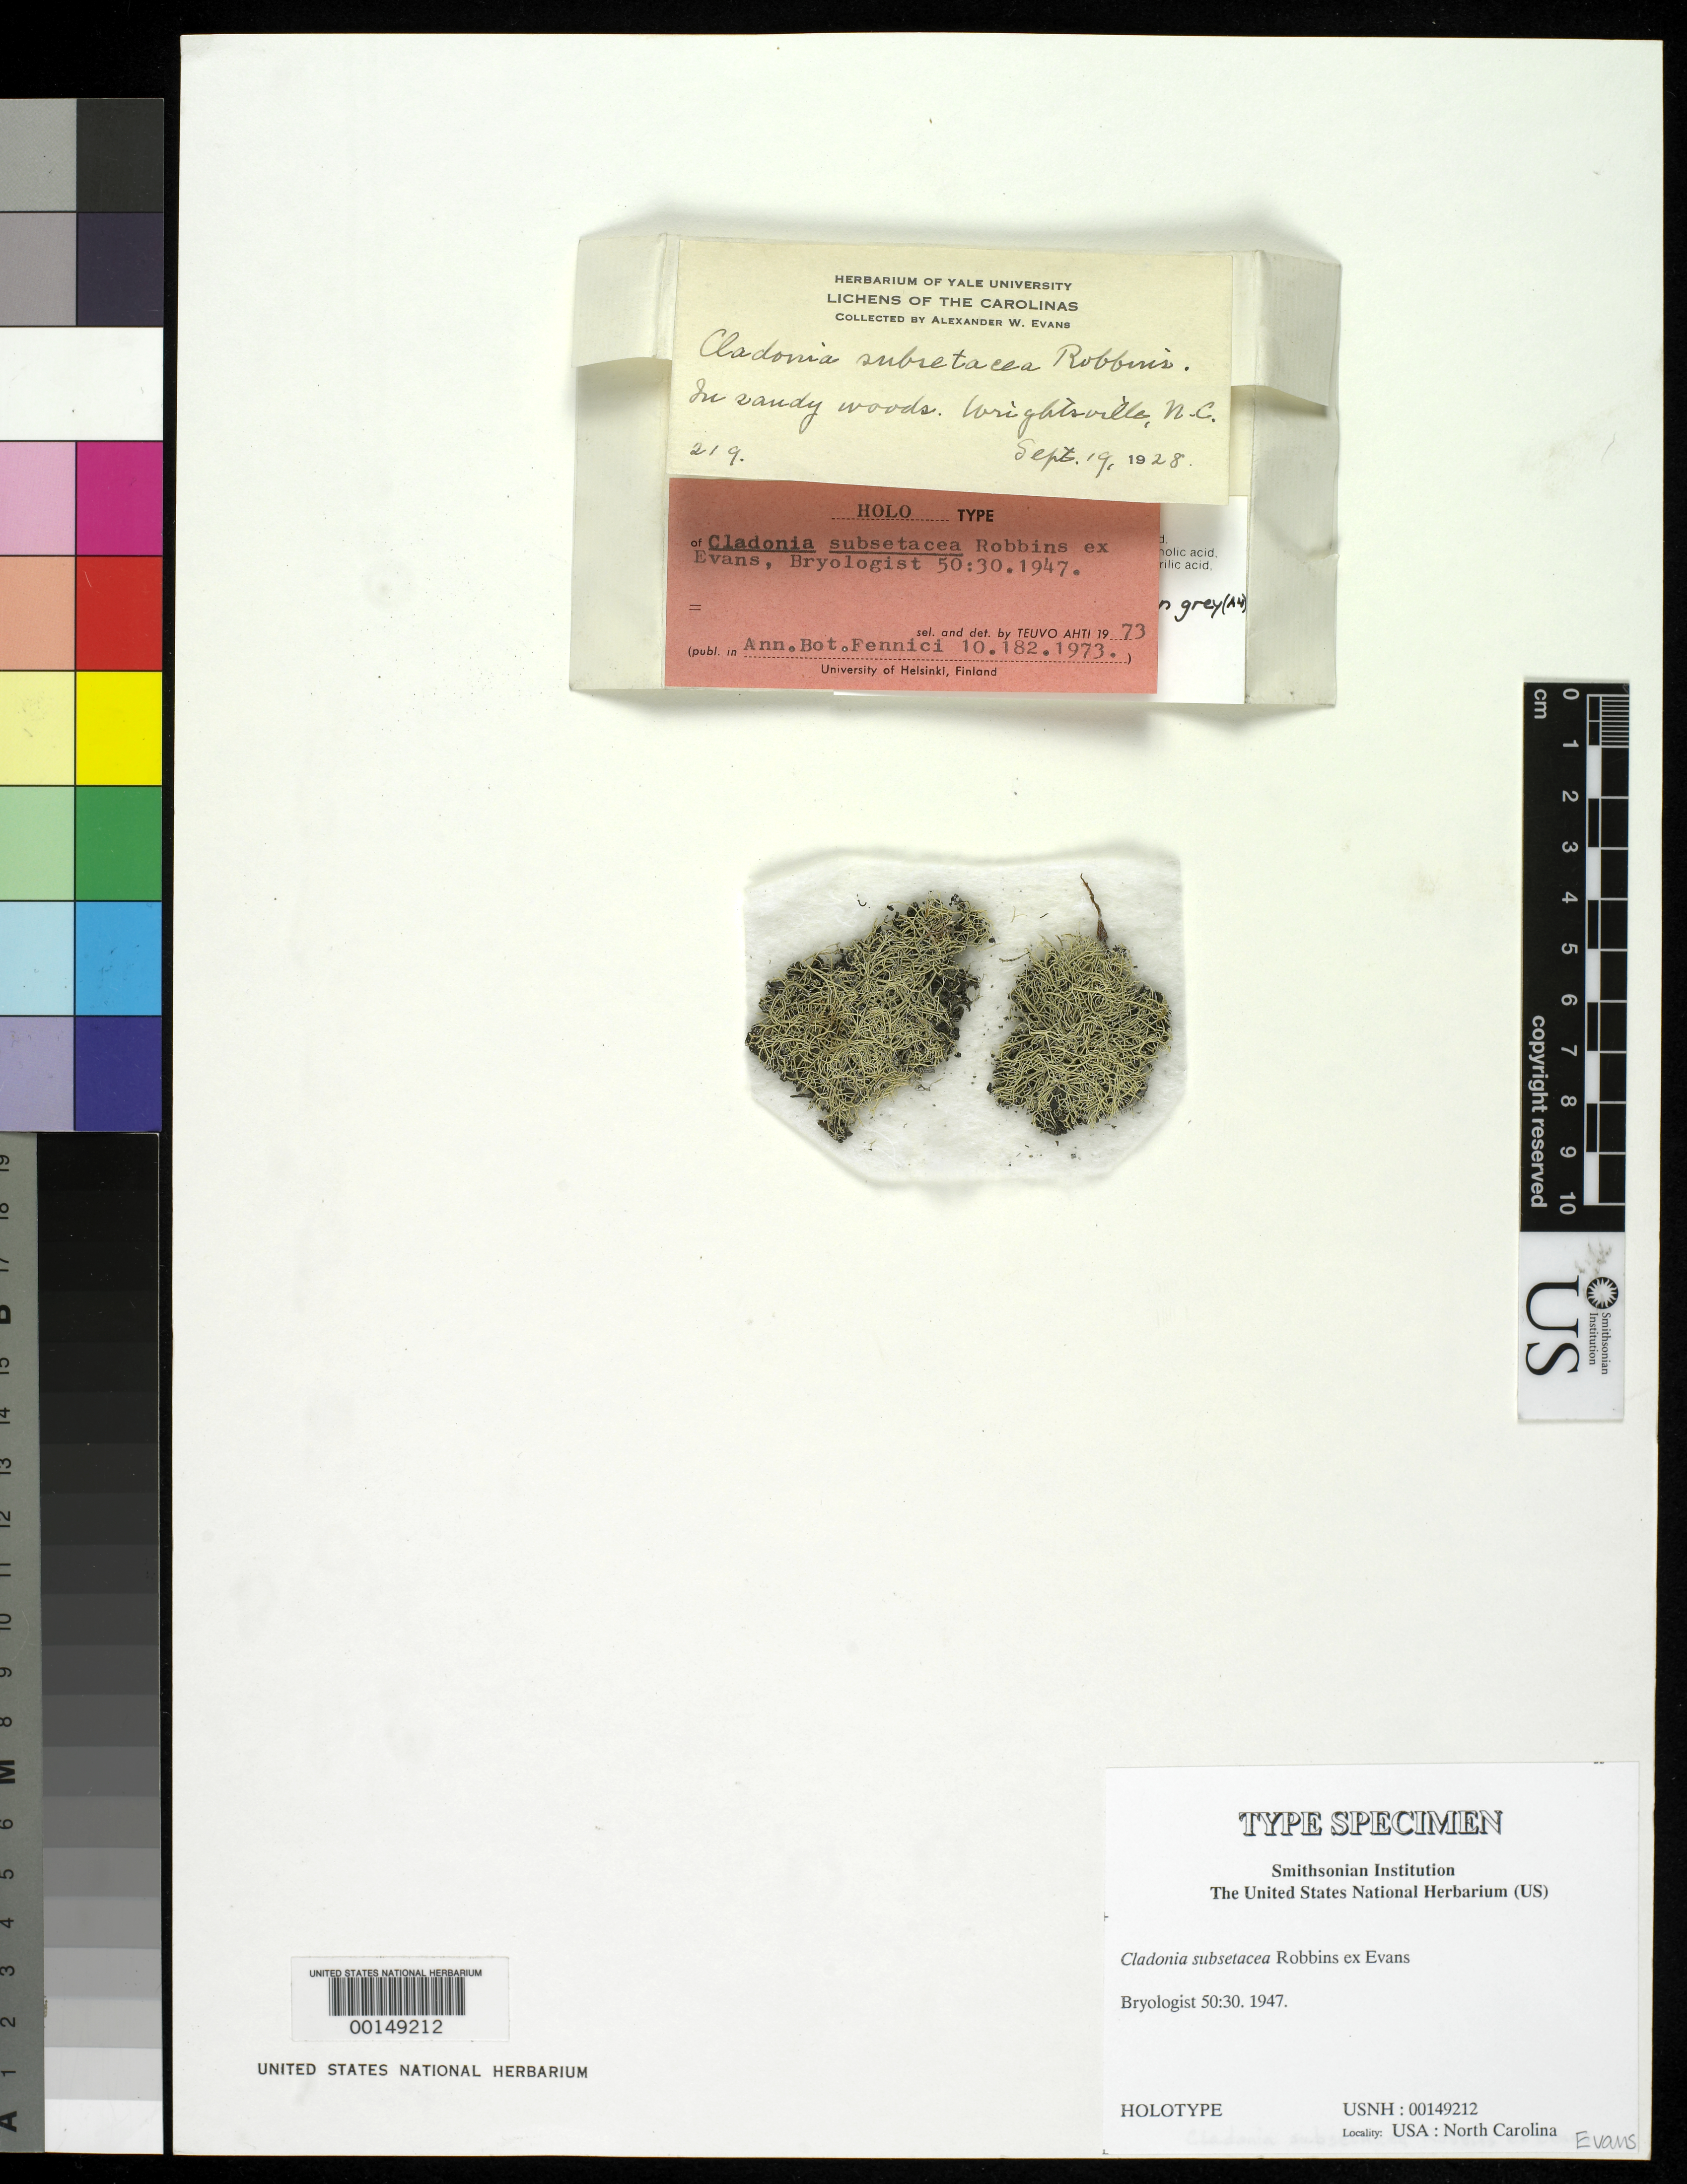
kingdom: Fungi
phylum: Ascomycota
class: Lecanoromycetes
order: Lecanorales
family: Cladoniaceae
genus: Cladonia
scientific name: Cladonia subsetacea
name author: Robbins ex A. Evans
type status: Holotype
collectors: A. W. Evans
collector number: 219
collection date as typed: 19 Sep 1928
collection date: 1928-09-19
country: United States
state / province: North Carolina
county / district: New Hanover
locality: Wrightsville, in Sandy Woods. [sandy woods?]